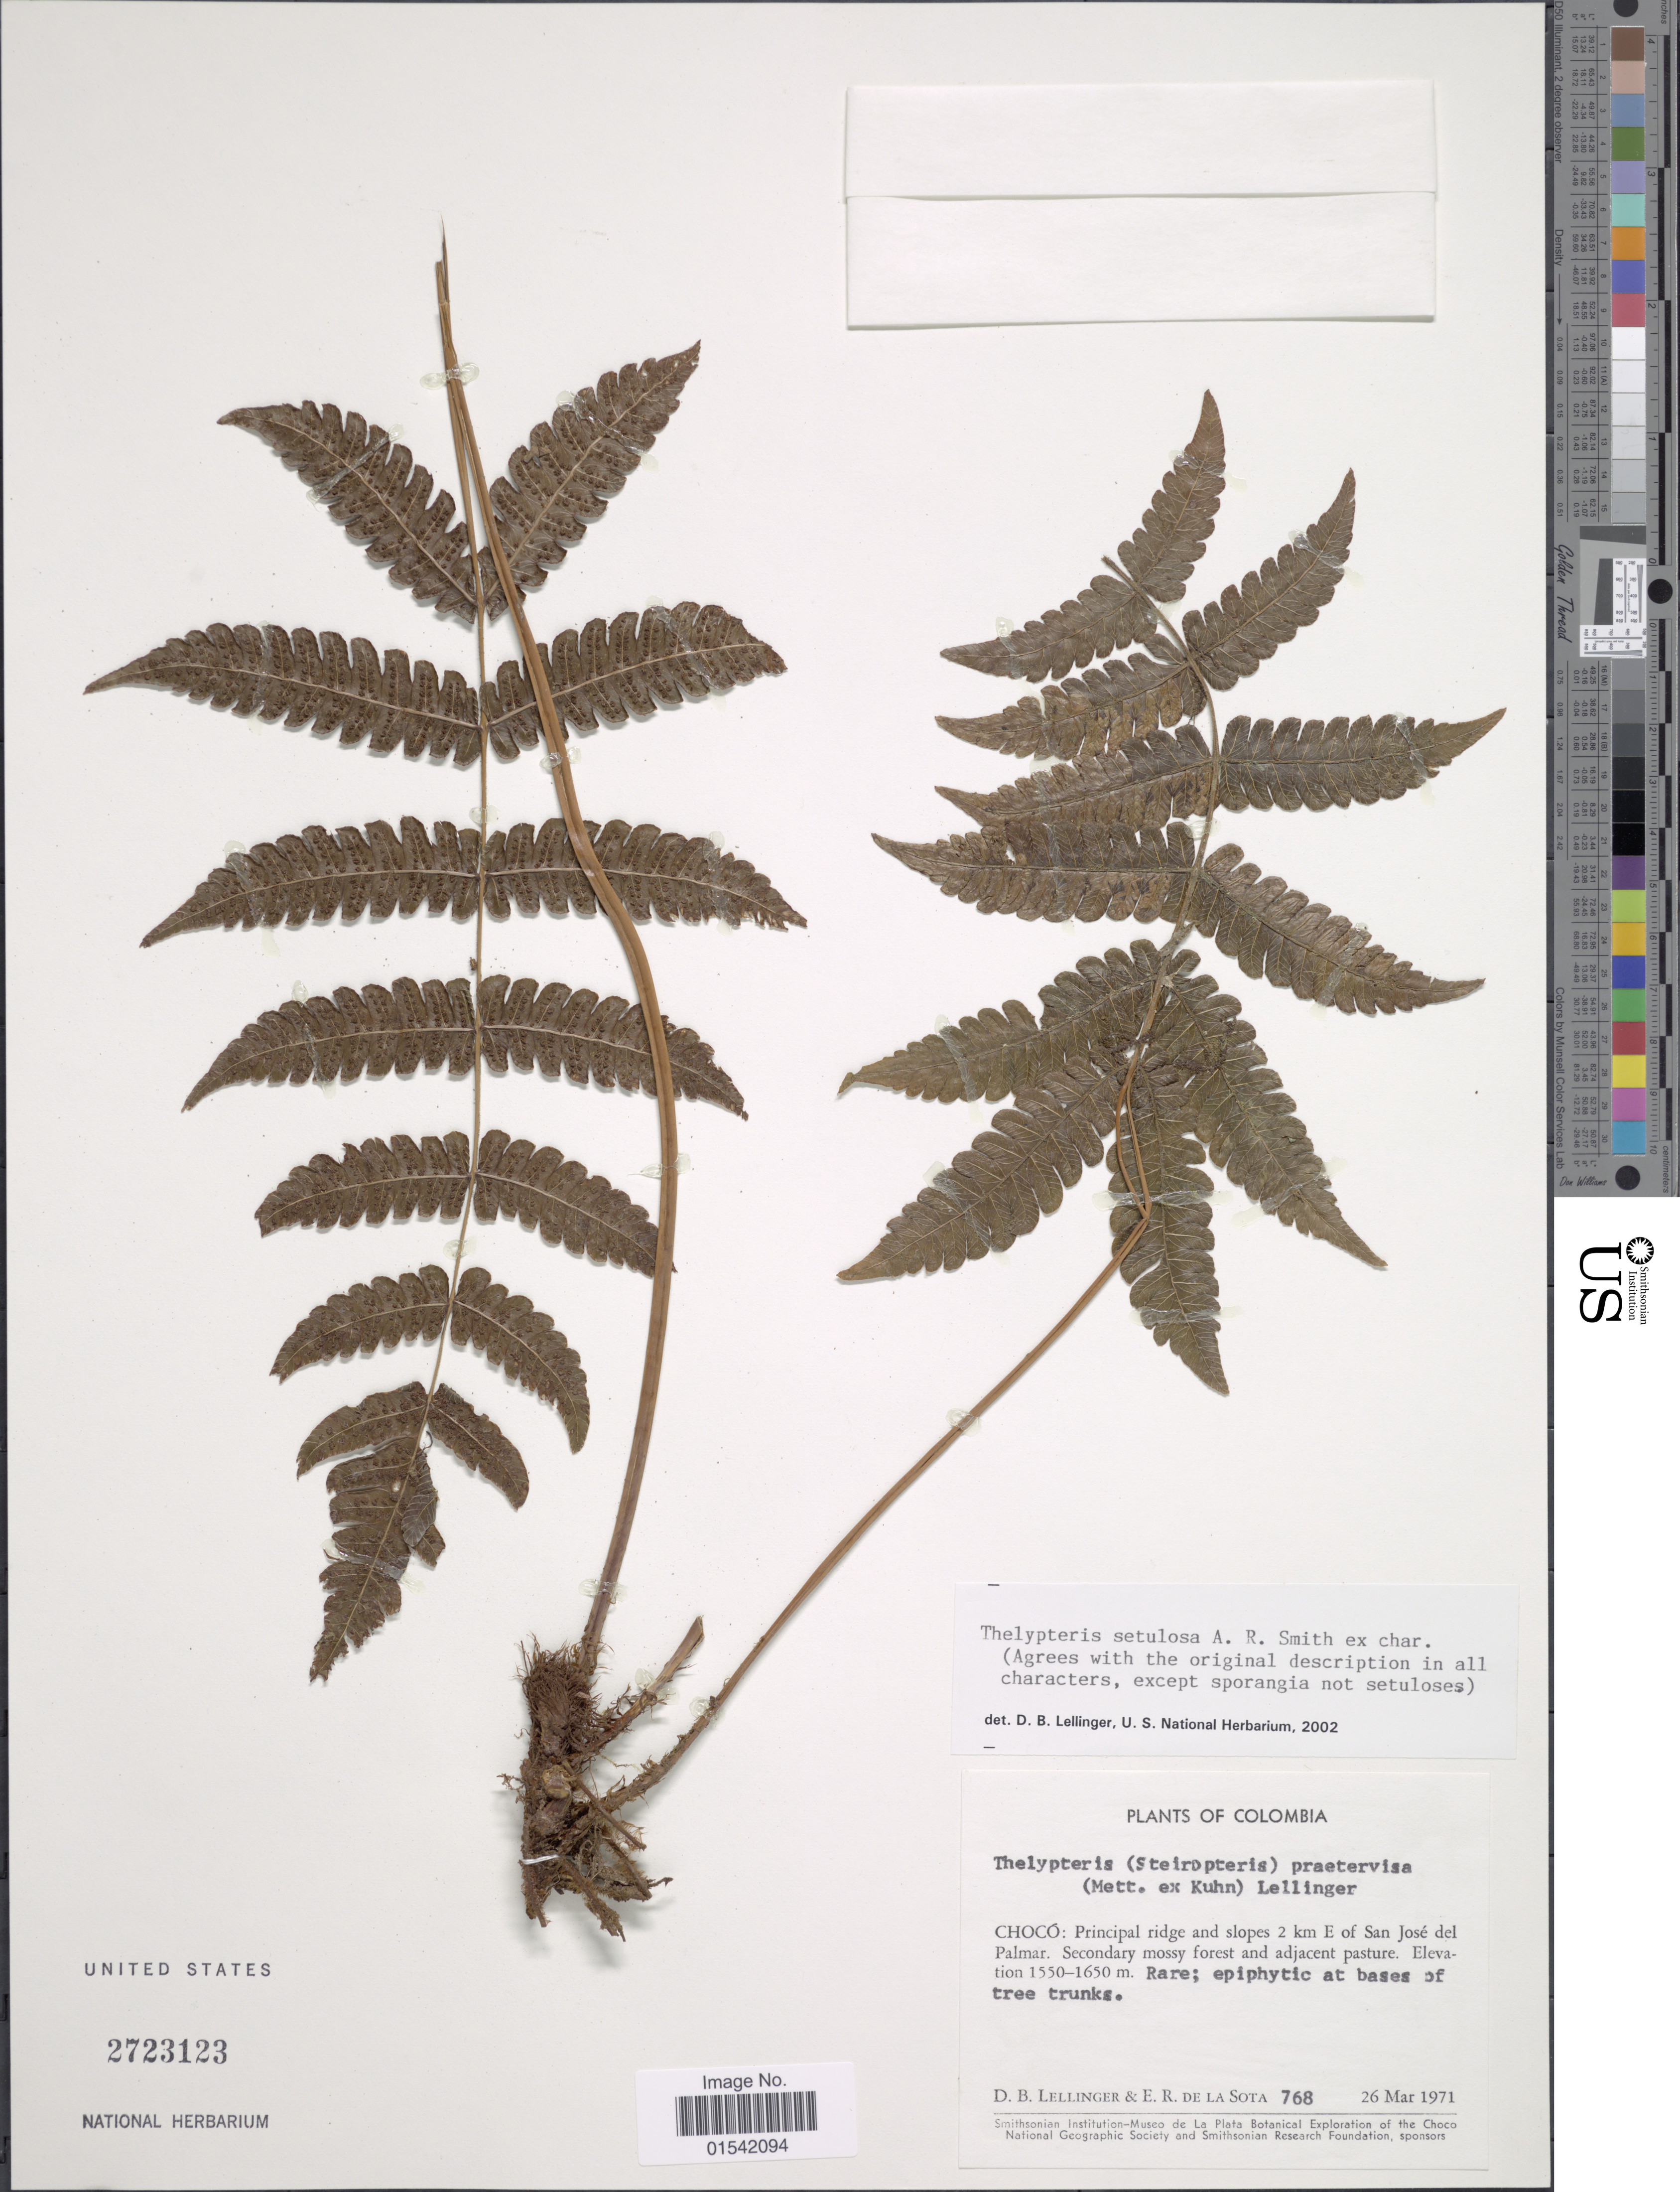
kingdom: Plantae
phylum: Tracheophyta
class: Polypodiopsida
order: Polypodiales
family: Thelypteridaceae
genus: Steiropteris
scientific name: Steiropteris setulosa (A.R. Sm.) comb. nov., ined. 2015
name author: (A.R. Sm.)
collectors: D. B. Lellinger & E. R. de la Sota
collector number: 768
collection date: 1971-03-26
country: Colombia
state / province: Chocó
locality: Principal ridge and slopes 2 km E of San José del Palmar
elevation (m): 1550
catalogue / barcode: US 2723123